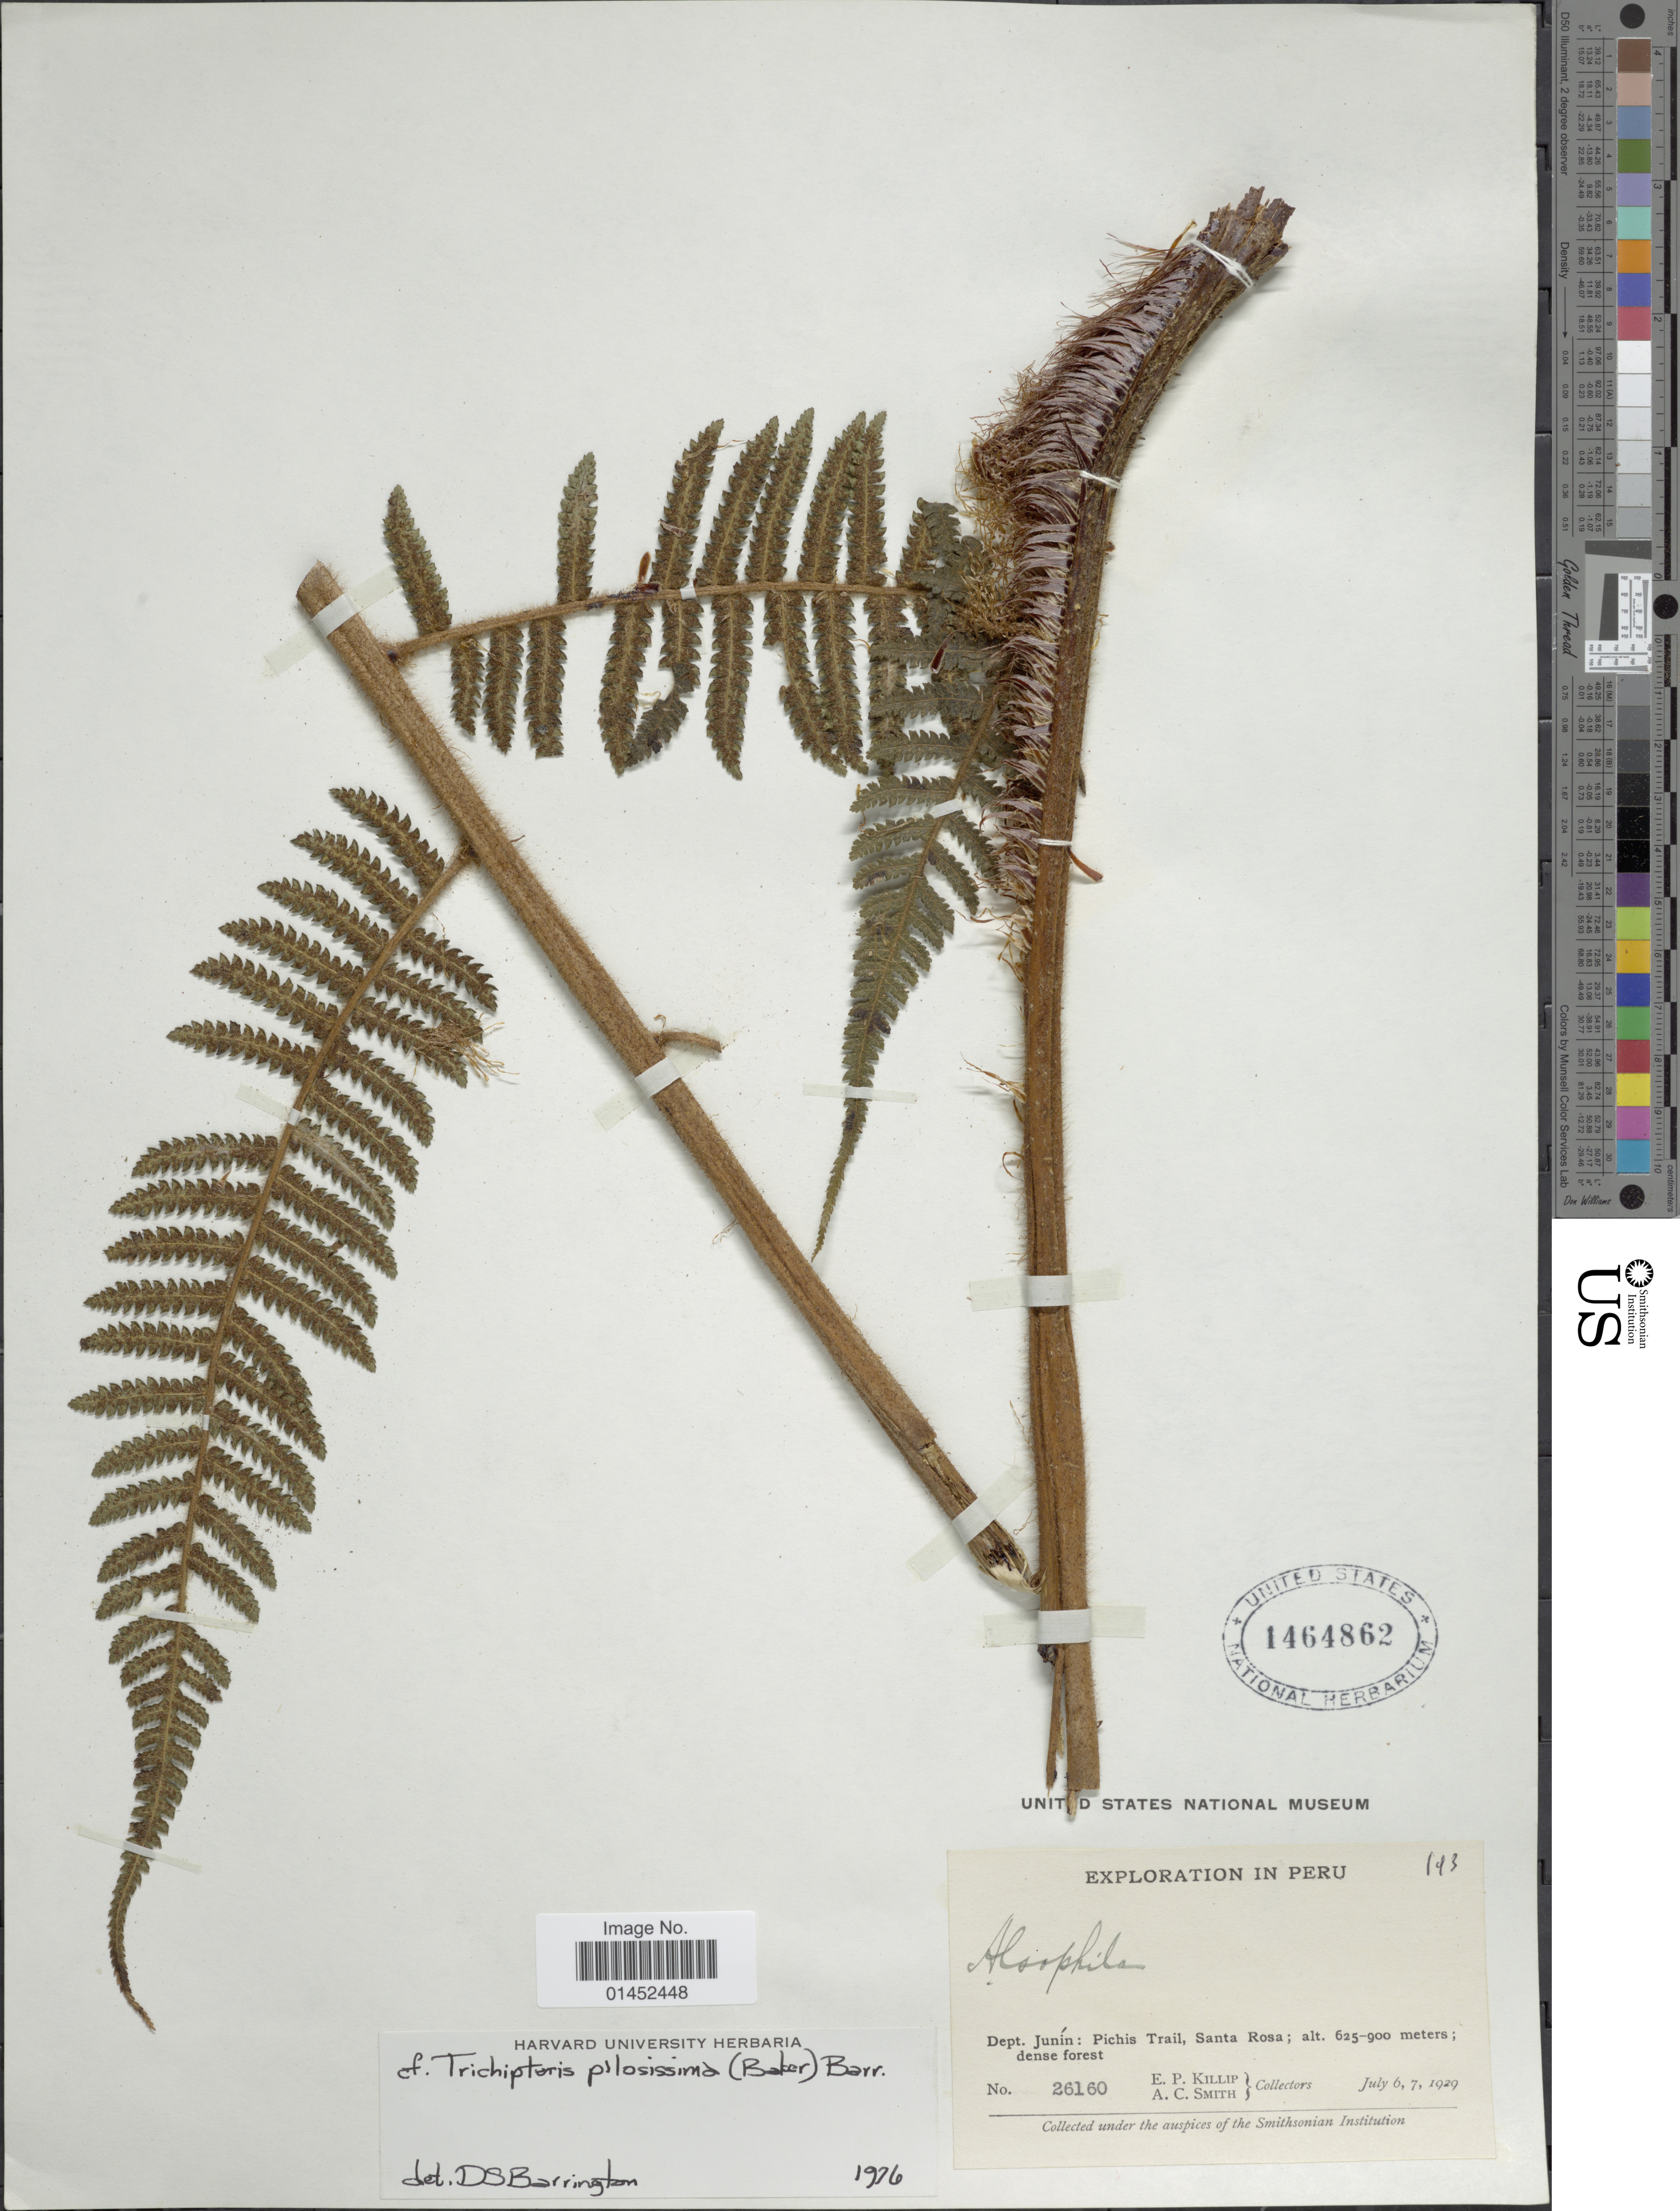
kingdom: Plantae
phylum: Tracheophyta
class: Polypodiopsida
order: Cyatheales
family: Cyatheaceae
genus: Cyathea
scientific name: Cyathea pilosissima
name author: (Baker) Domin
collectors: E. P. Killip & A. C. Smith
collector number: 26160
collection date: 1929-07-06/1929-07-07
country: Peru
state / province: Junín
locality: Dept. Junín: Pichis Trail,Santa Rosa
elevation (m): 625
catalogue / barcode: US 1464862